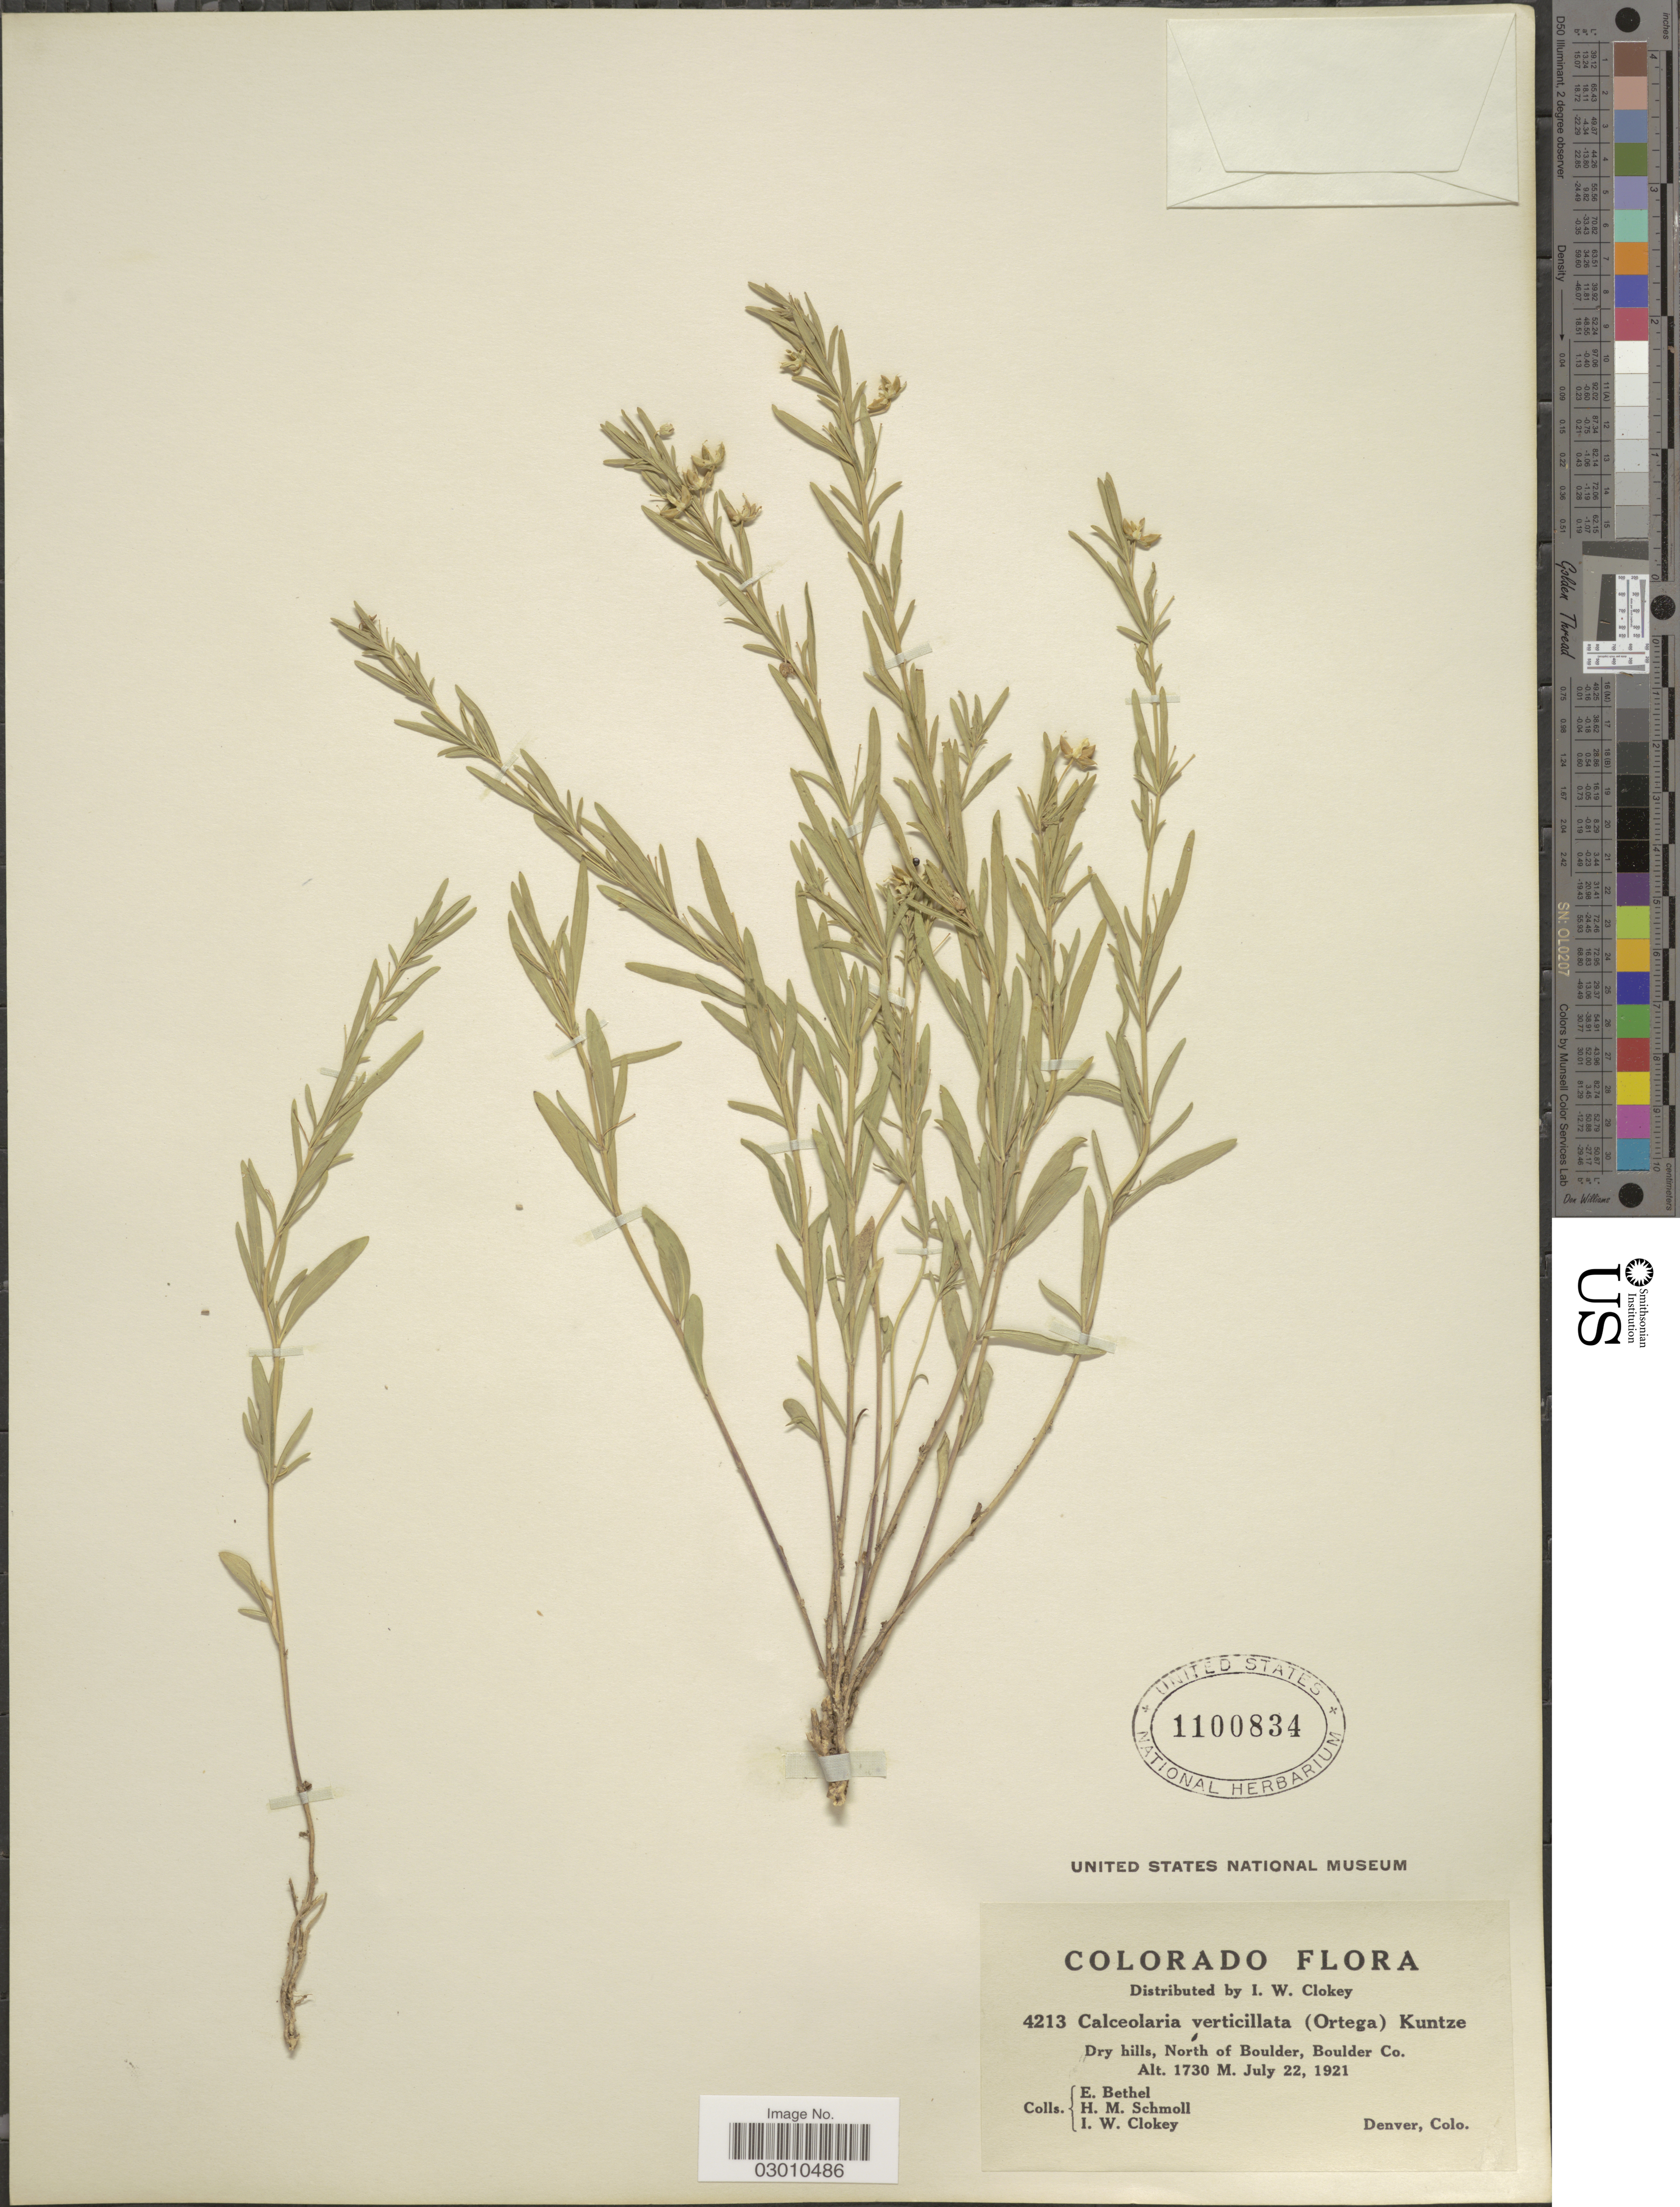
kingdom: Plantae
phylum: Tracheophyta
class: Magnoliopsida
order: Malpighiales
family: Violaceae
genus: Pombalia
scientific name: Pombalia verticillata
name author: (Ortega) Paula-Souza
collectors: E. Bethel, H. Schmoll & I. W. Clokey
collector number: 4213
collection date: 1921-07-22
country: United States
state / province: Colorado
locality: Dry hills, North of Boulder, Boulder Co.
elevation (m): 1730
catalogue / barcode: US 1100834